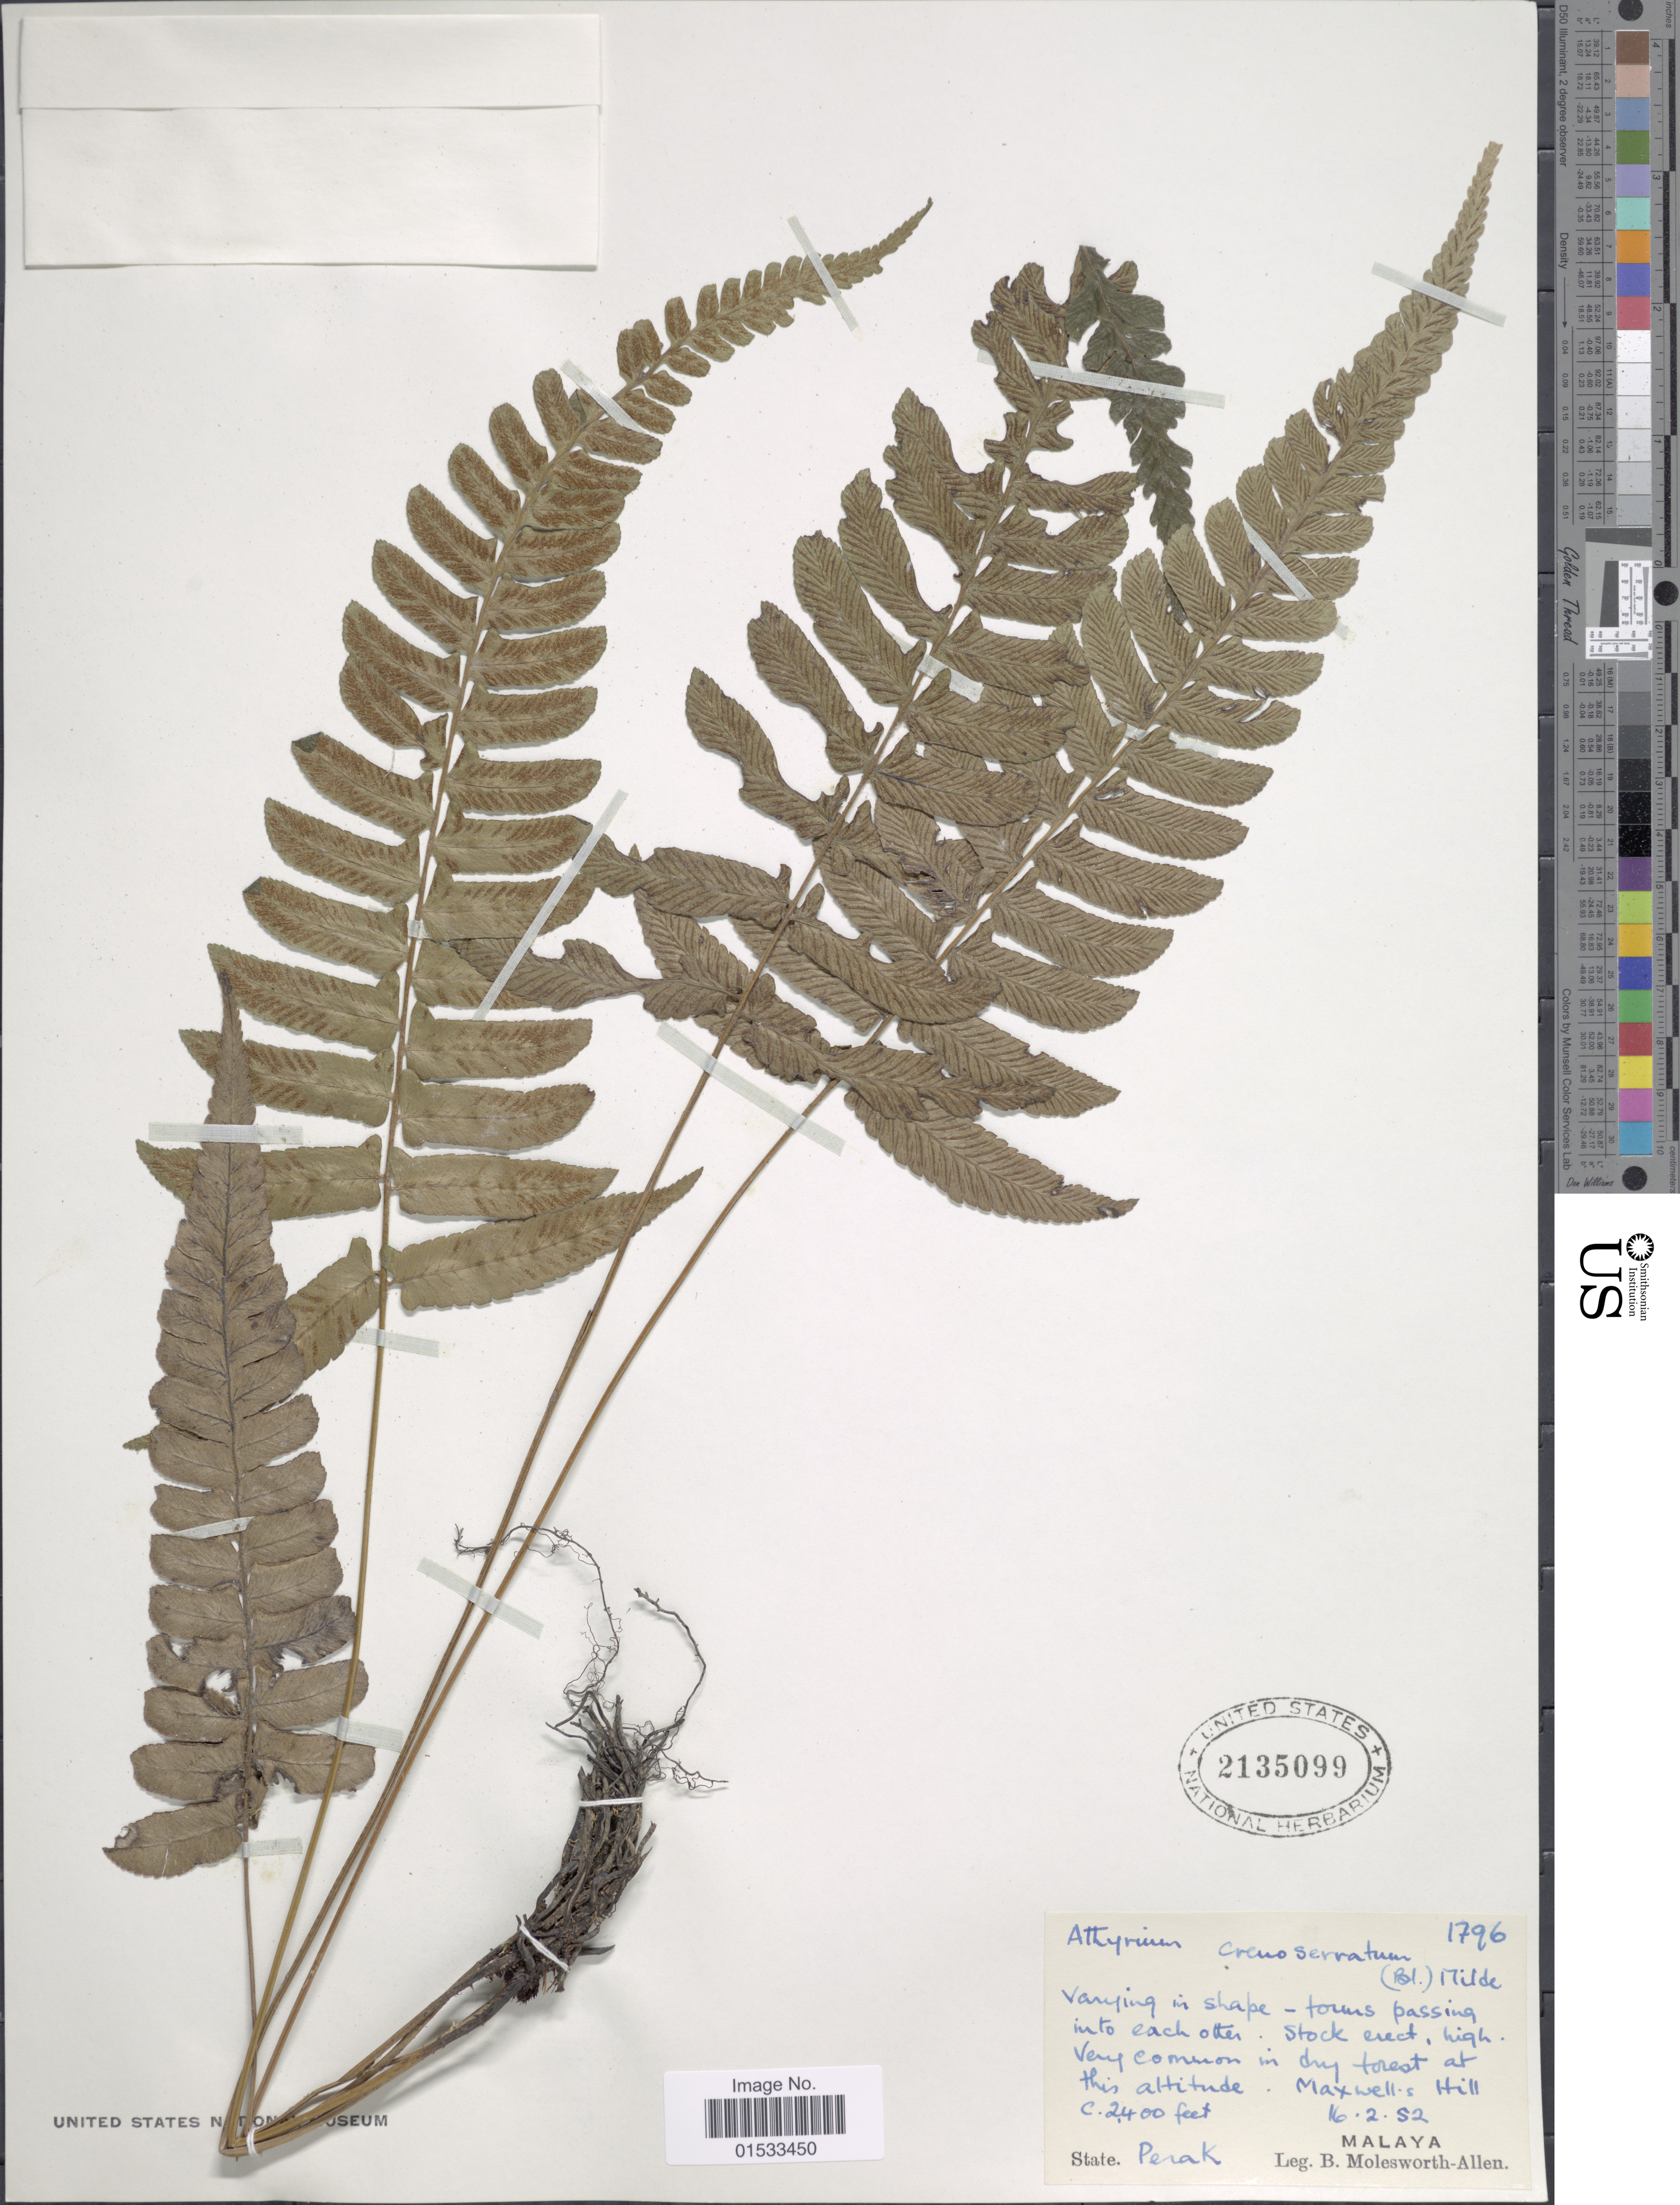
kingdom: Plantae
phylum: Tracheophyta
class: Polypodiopsida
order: Polypodiales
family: Athyriaceae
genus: Diplazium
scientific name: Diplazium crenatoserratum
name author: (Blume) T. Moore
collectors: B. E. G. Molesworth-Allen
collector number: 1796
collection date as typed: Transcribed d/m/y: 16/2/52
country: Malaysia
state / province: Perak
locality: Maxwell's Hill, Malaya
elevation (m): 732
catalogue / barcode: US 2135099